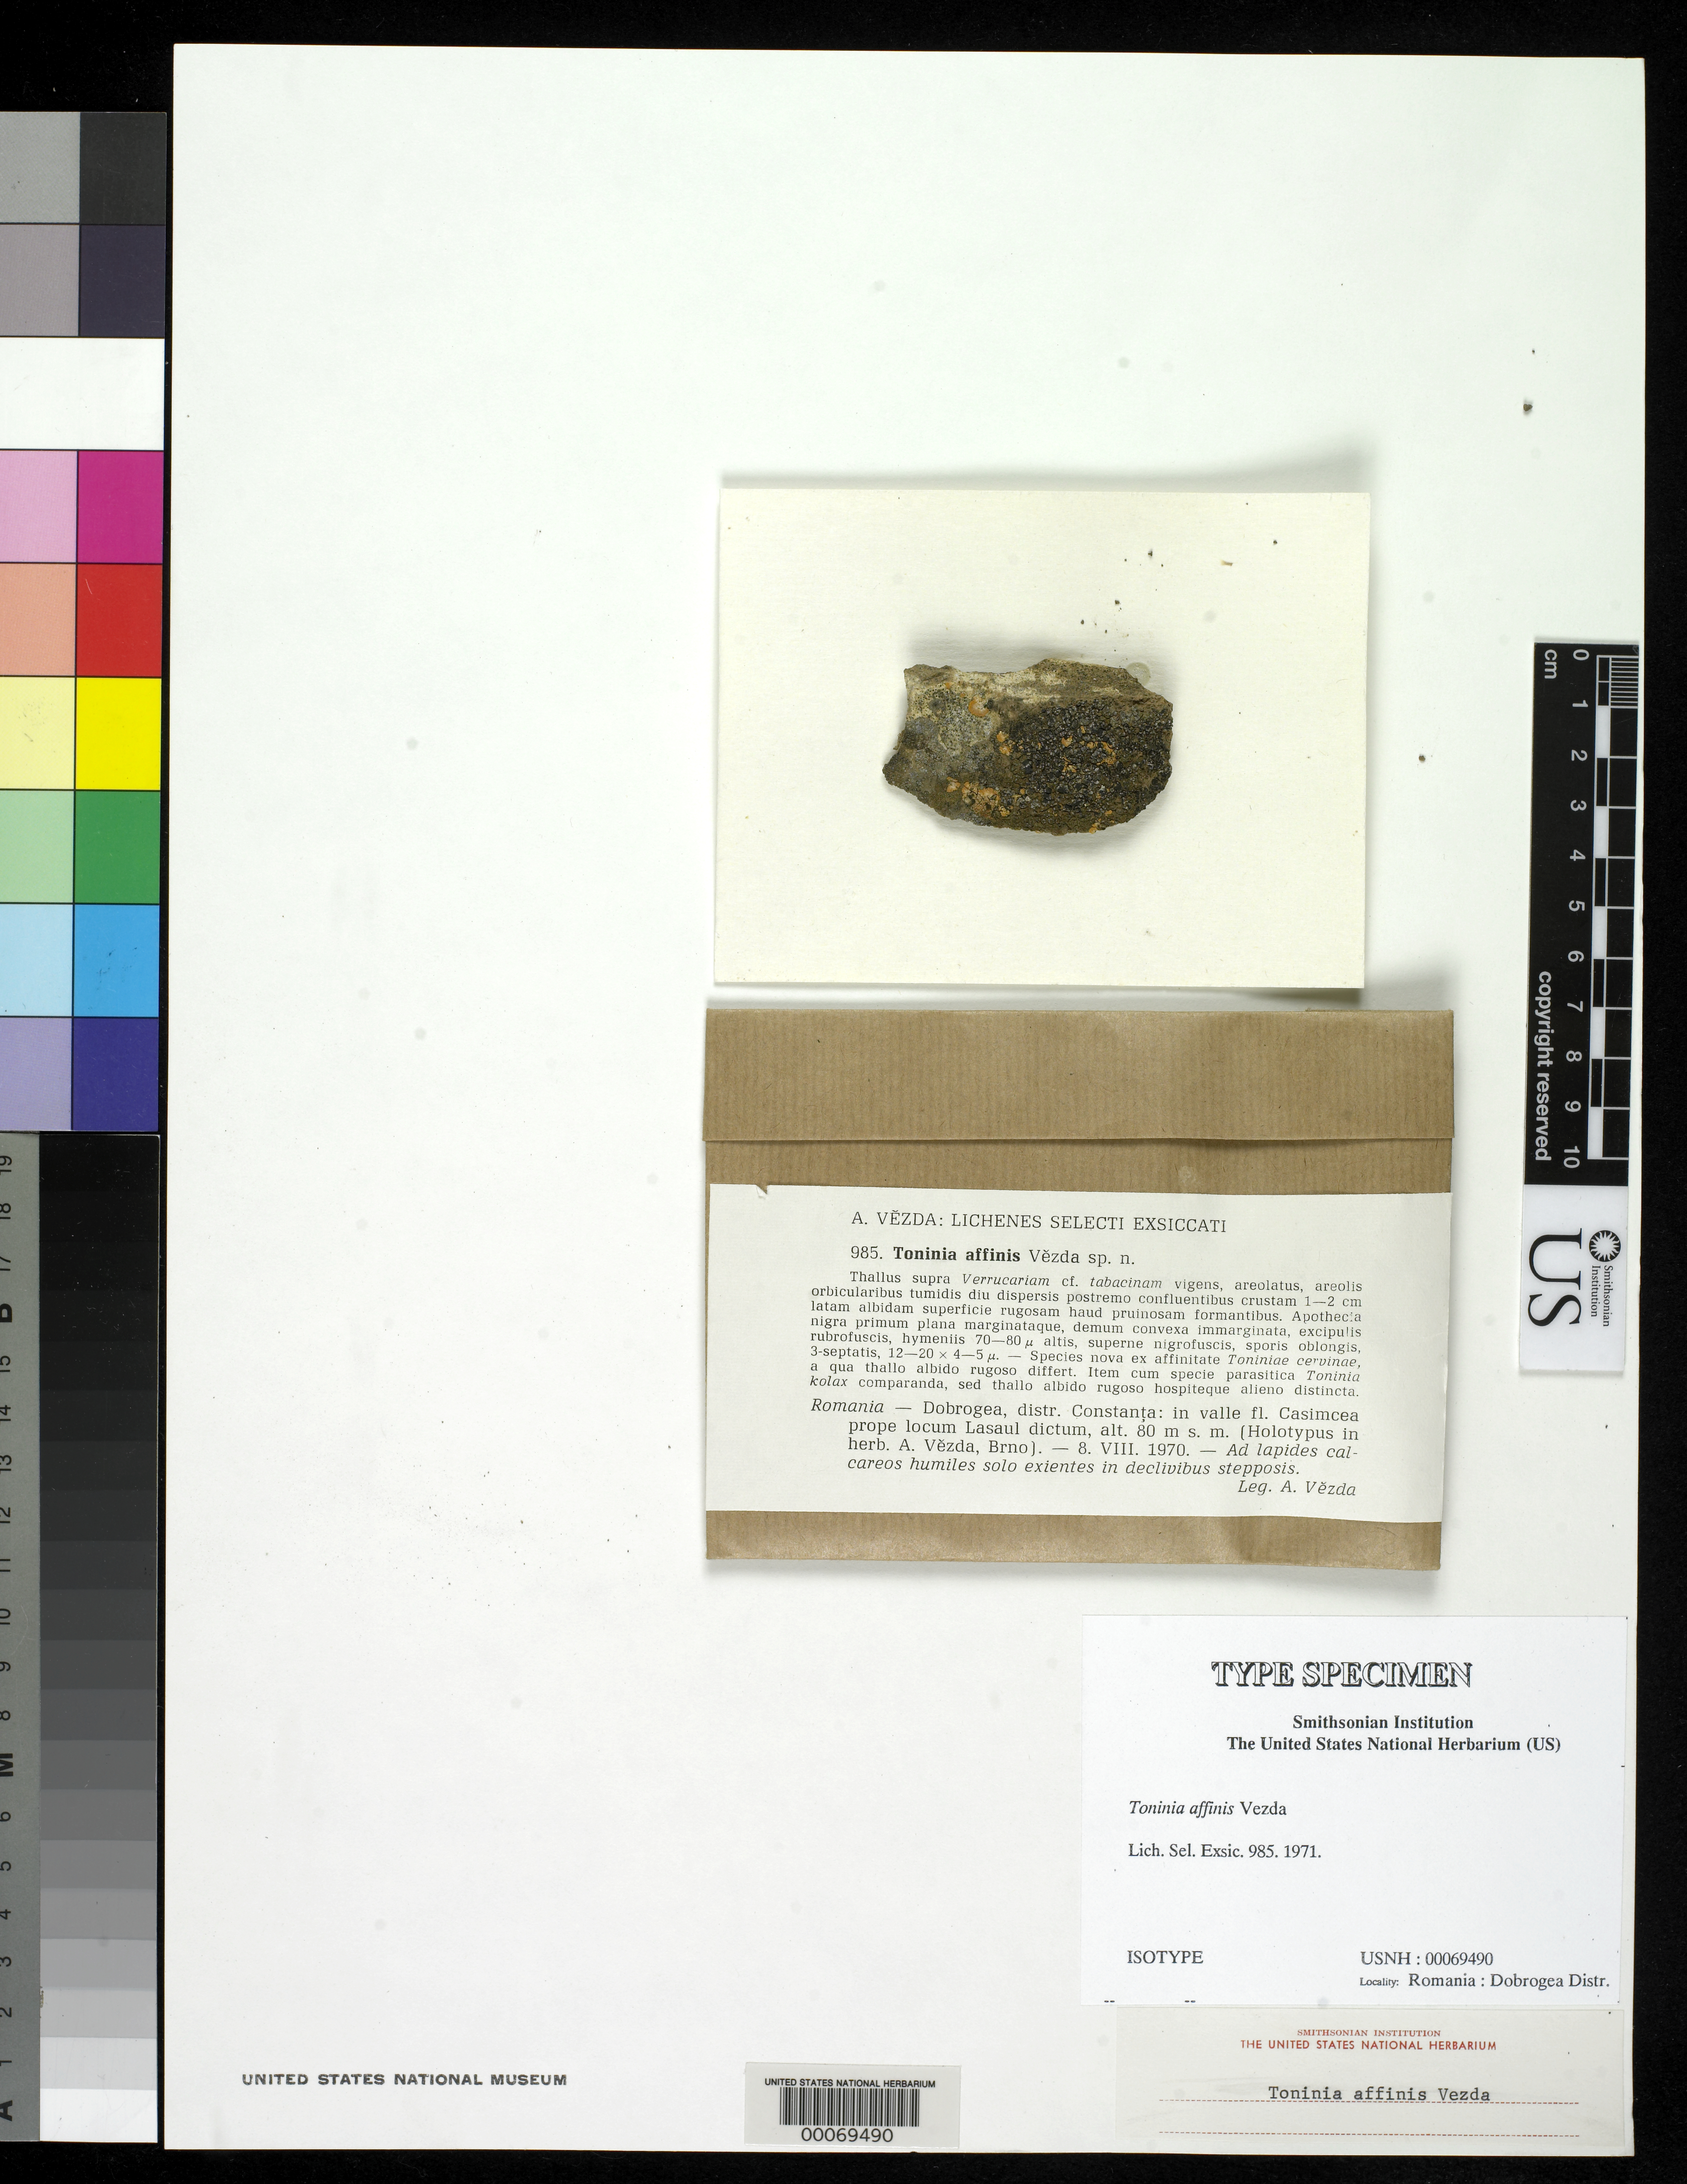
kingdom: Fungi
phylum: Ascomycota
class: Lecanoromycetes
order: Lecanorales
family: Ramalinaceae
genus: Toninia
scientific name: Toninia affinis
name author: Vezda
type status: Isotype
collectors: A. Vezda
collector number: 985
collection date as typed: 08 Aug 1970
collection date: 1970-08-08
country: Romania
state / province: Constanta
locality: Constanta, in valle Fl. Casimcea, Lasaul dictum. [Constanta, in Casimcea River valley, according to Lasaul?]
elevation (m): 80